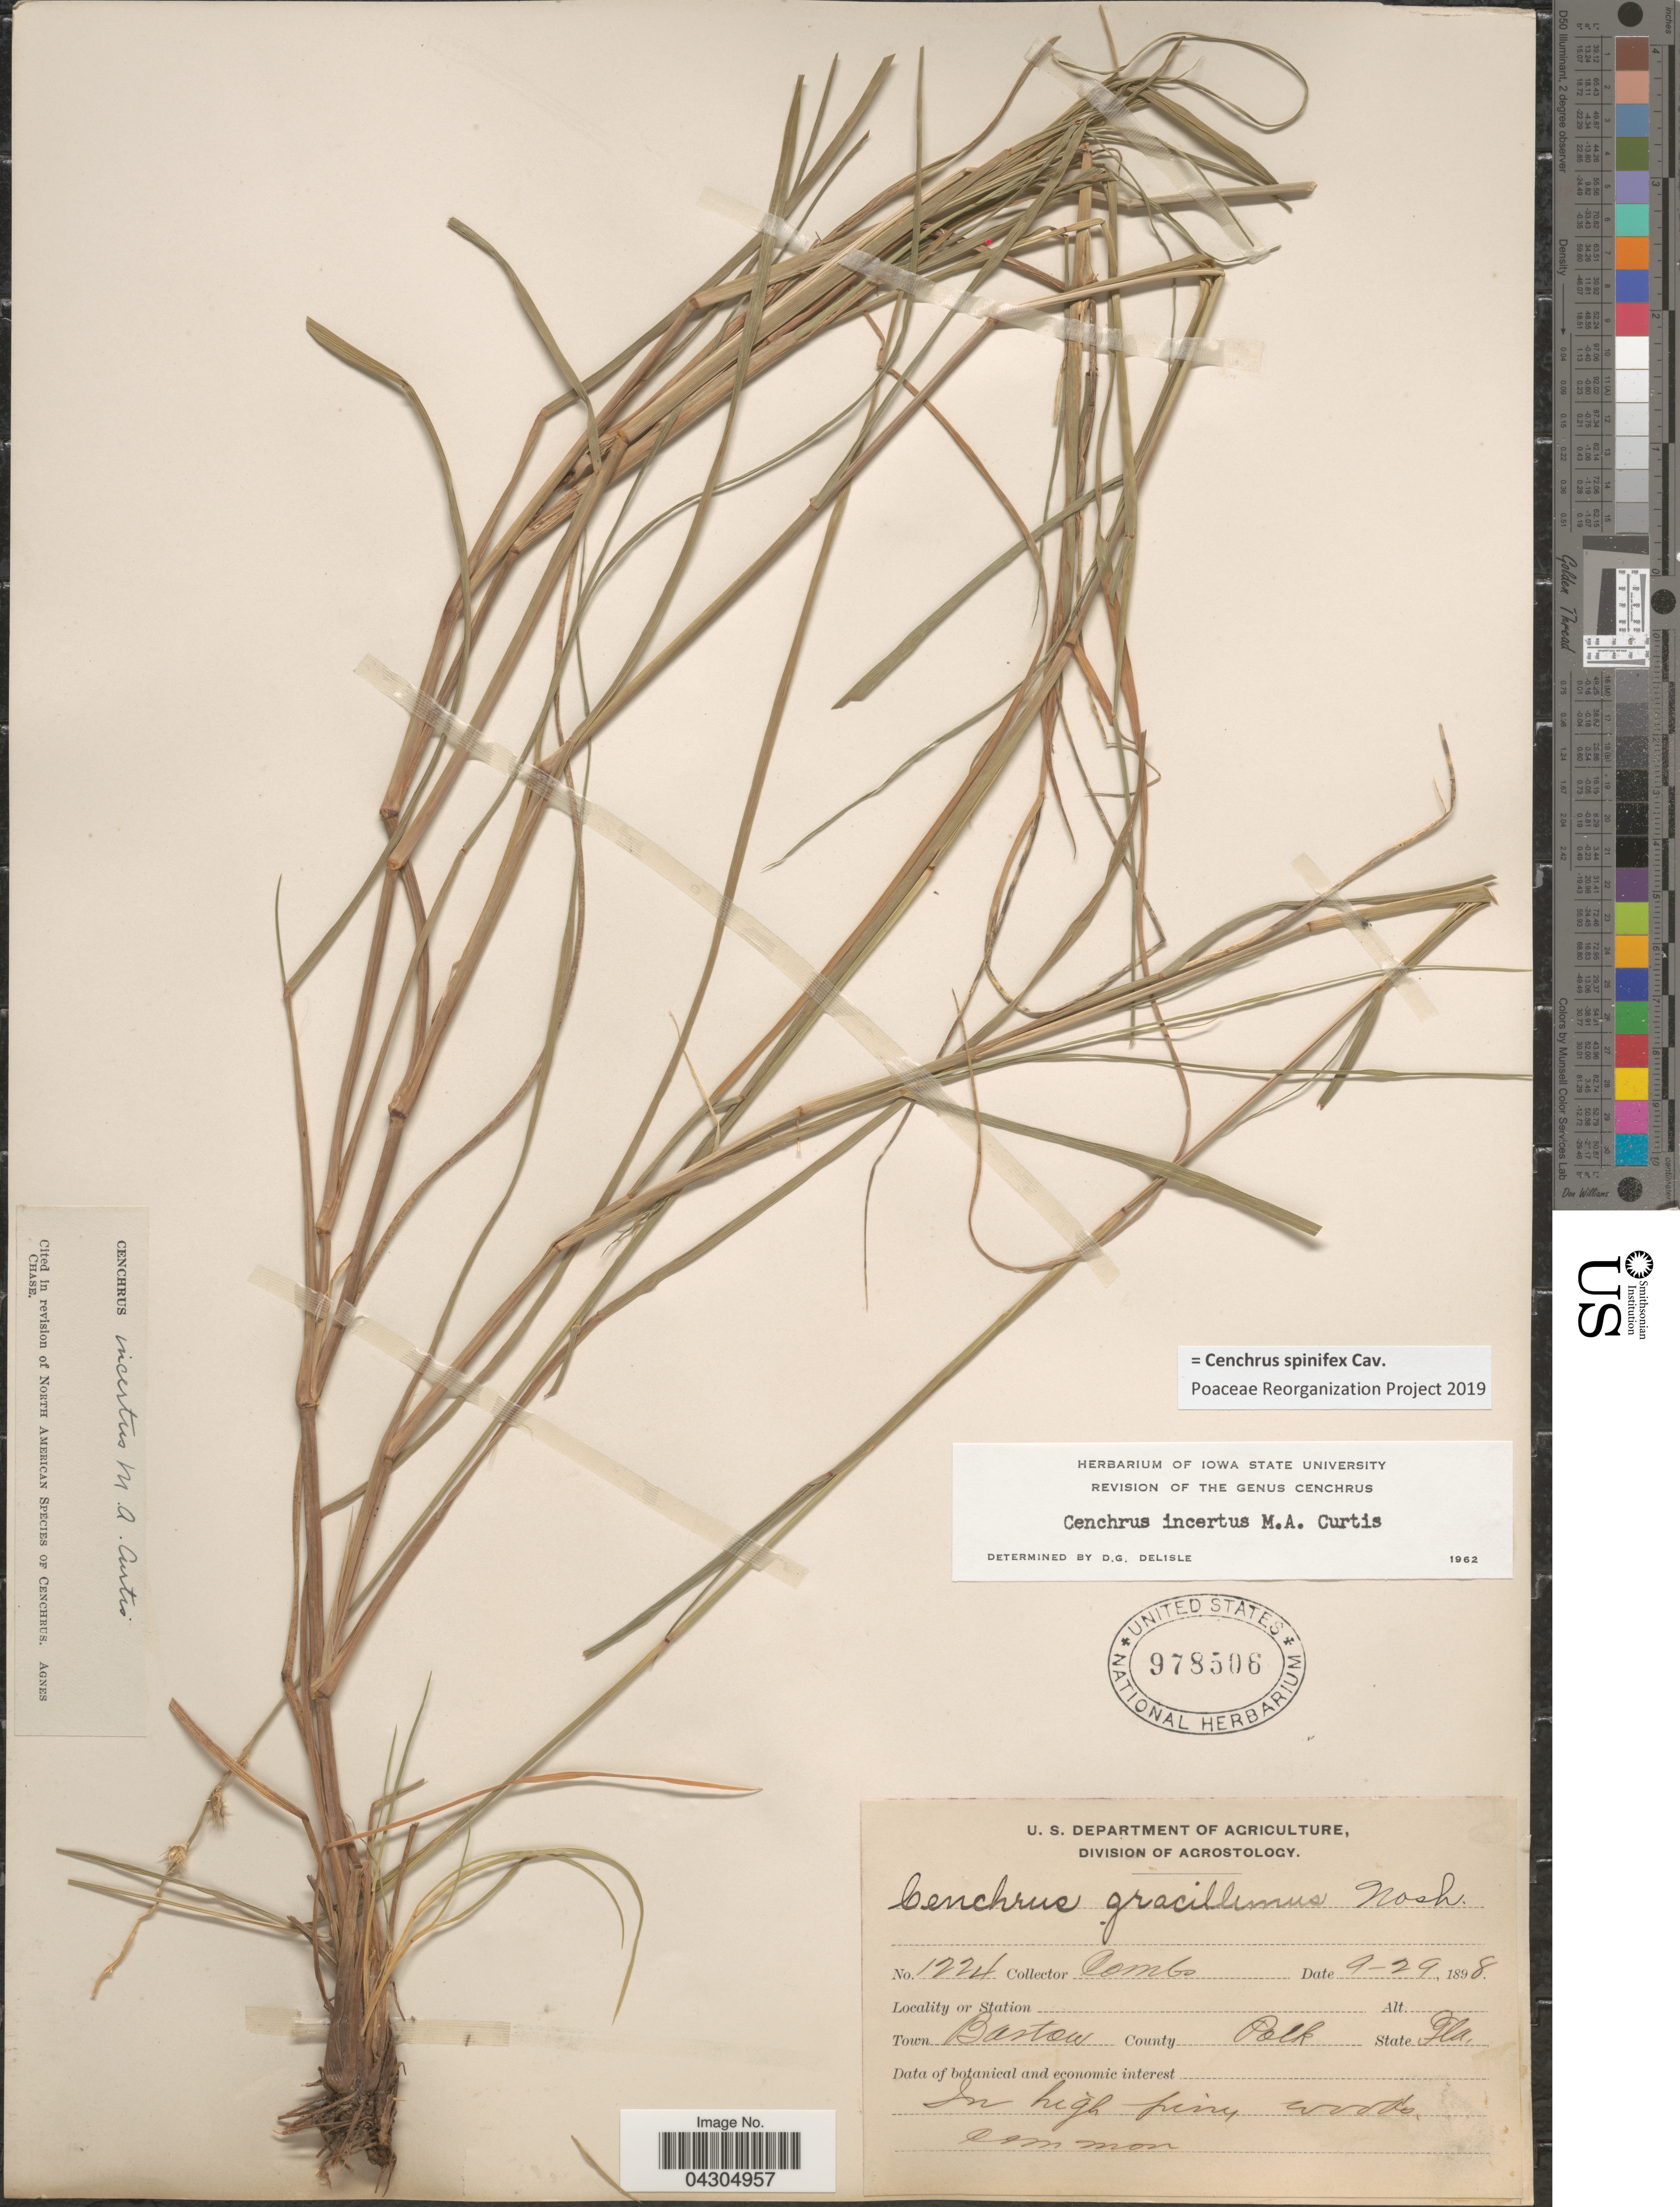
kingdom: Plantae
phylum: Tracheophyta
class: Liliopsida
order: Poales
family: Poaceae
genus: Cenchrus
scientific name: Cenchrus spinifex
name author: Cav.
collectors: -. Combs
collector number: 1224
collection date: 1898-09-29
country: United States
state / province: Florida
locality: Town Bastow. County Polk.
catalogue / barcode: US 978506